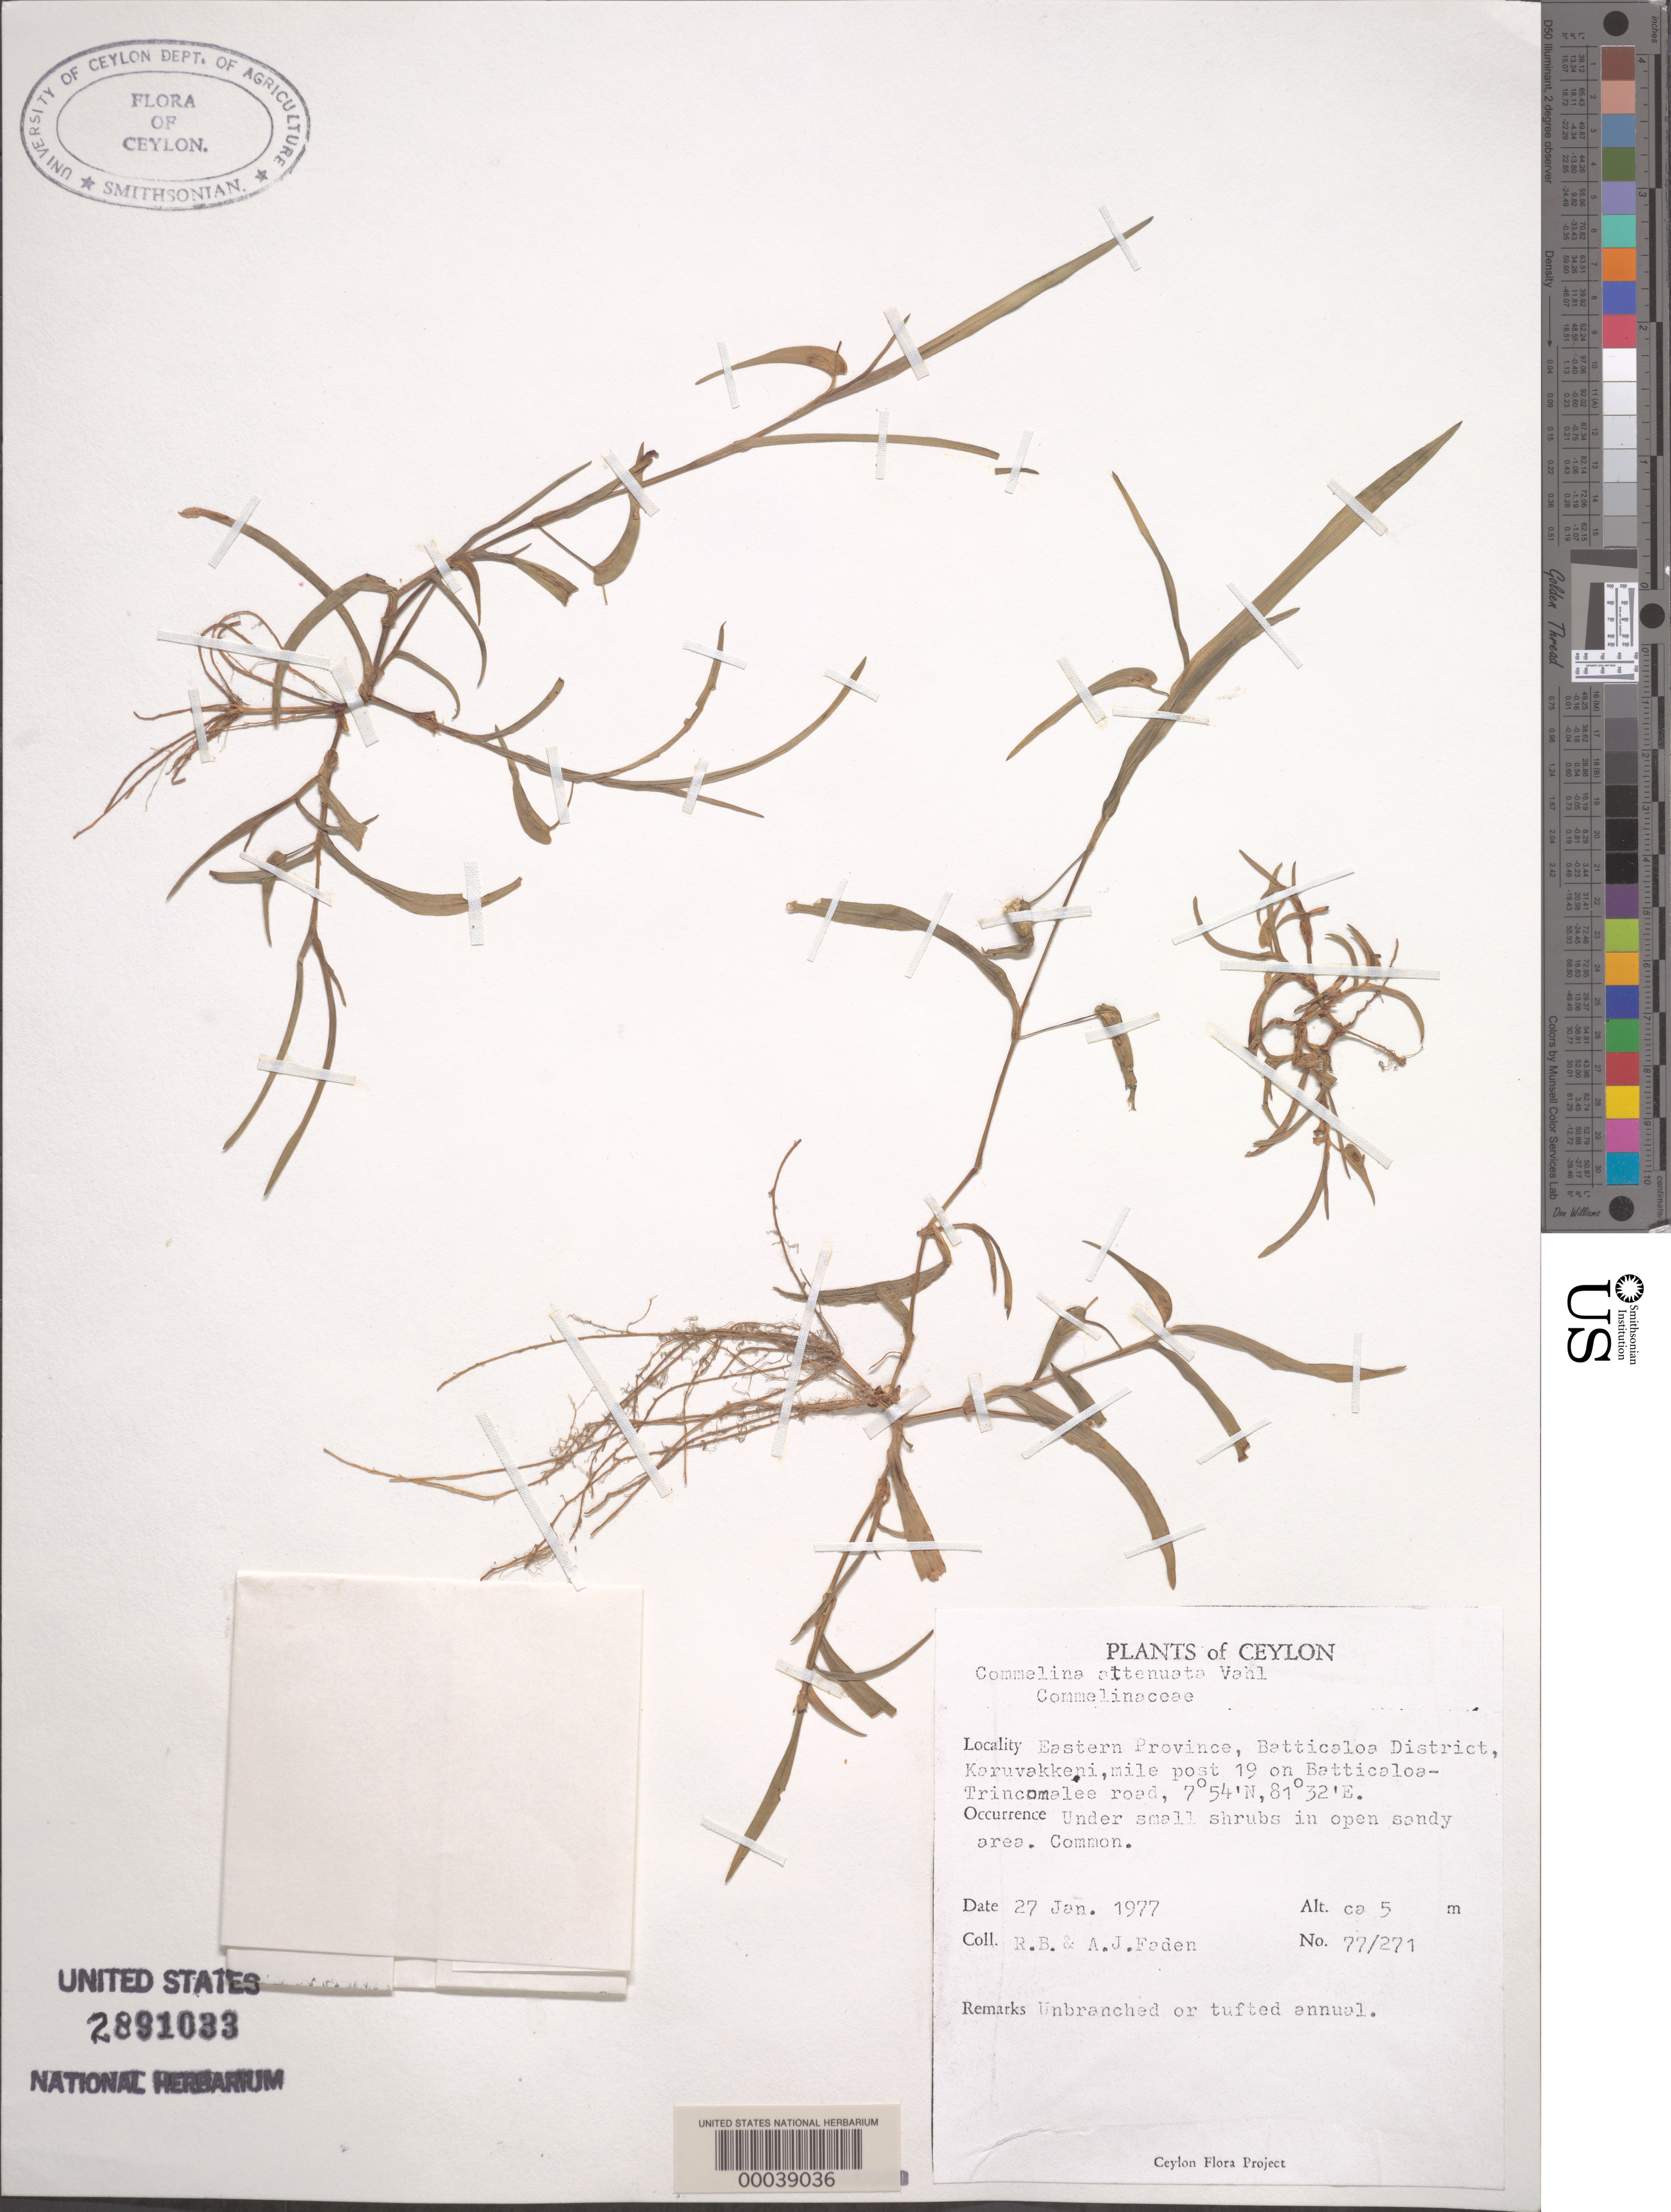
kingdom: Plantae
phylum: Tracheophyta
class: Liliopsida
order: Commelinales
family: Commelinaceae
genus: Commelina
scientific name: Commelina attenuata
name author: J. Koenig ex Vahl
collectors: R. B. Faden & A. J. Faden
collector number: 77/271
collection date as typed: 27 Jan 1977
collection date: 1977-01-27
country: Sri Lanka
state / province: Eastern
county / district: Batticaloa Dist.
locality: Karuvakkeni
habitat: Open, sandy area; under small shrubs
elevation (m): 5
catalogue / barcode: US 2891033